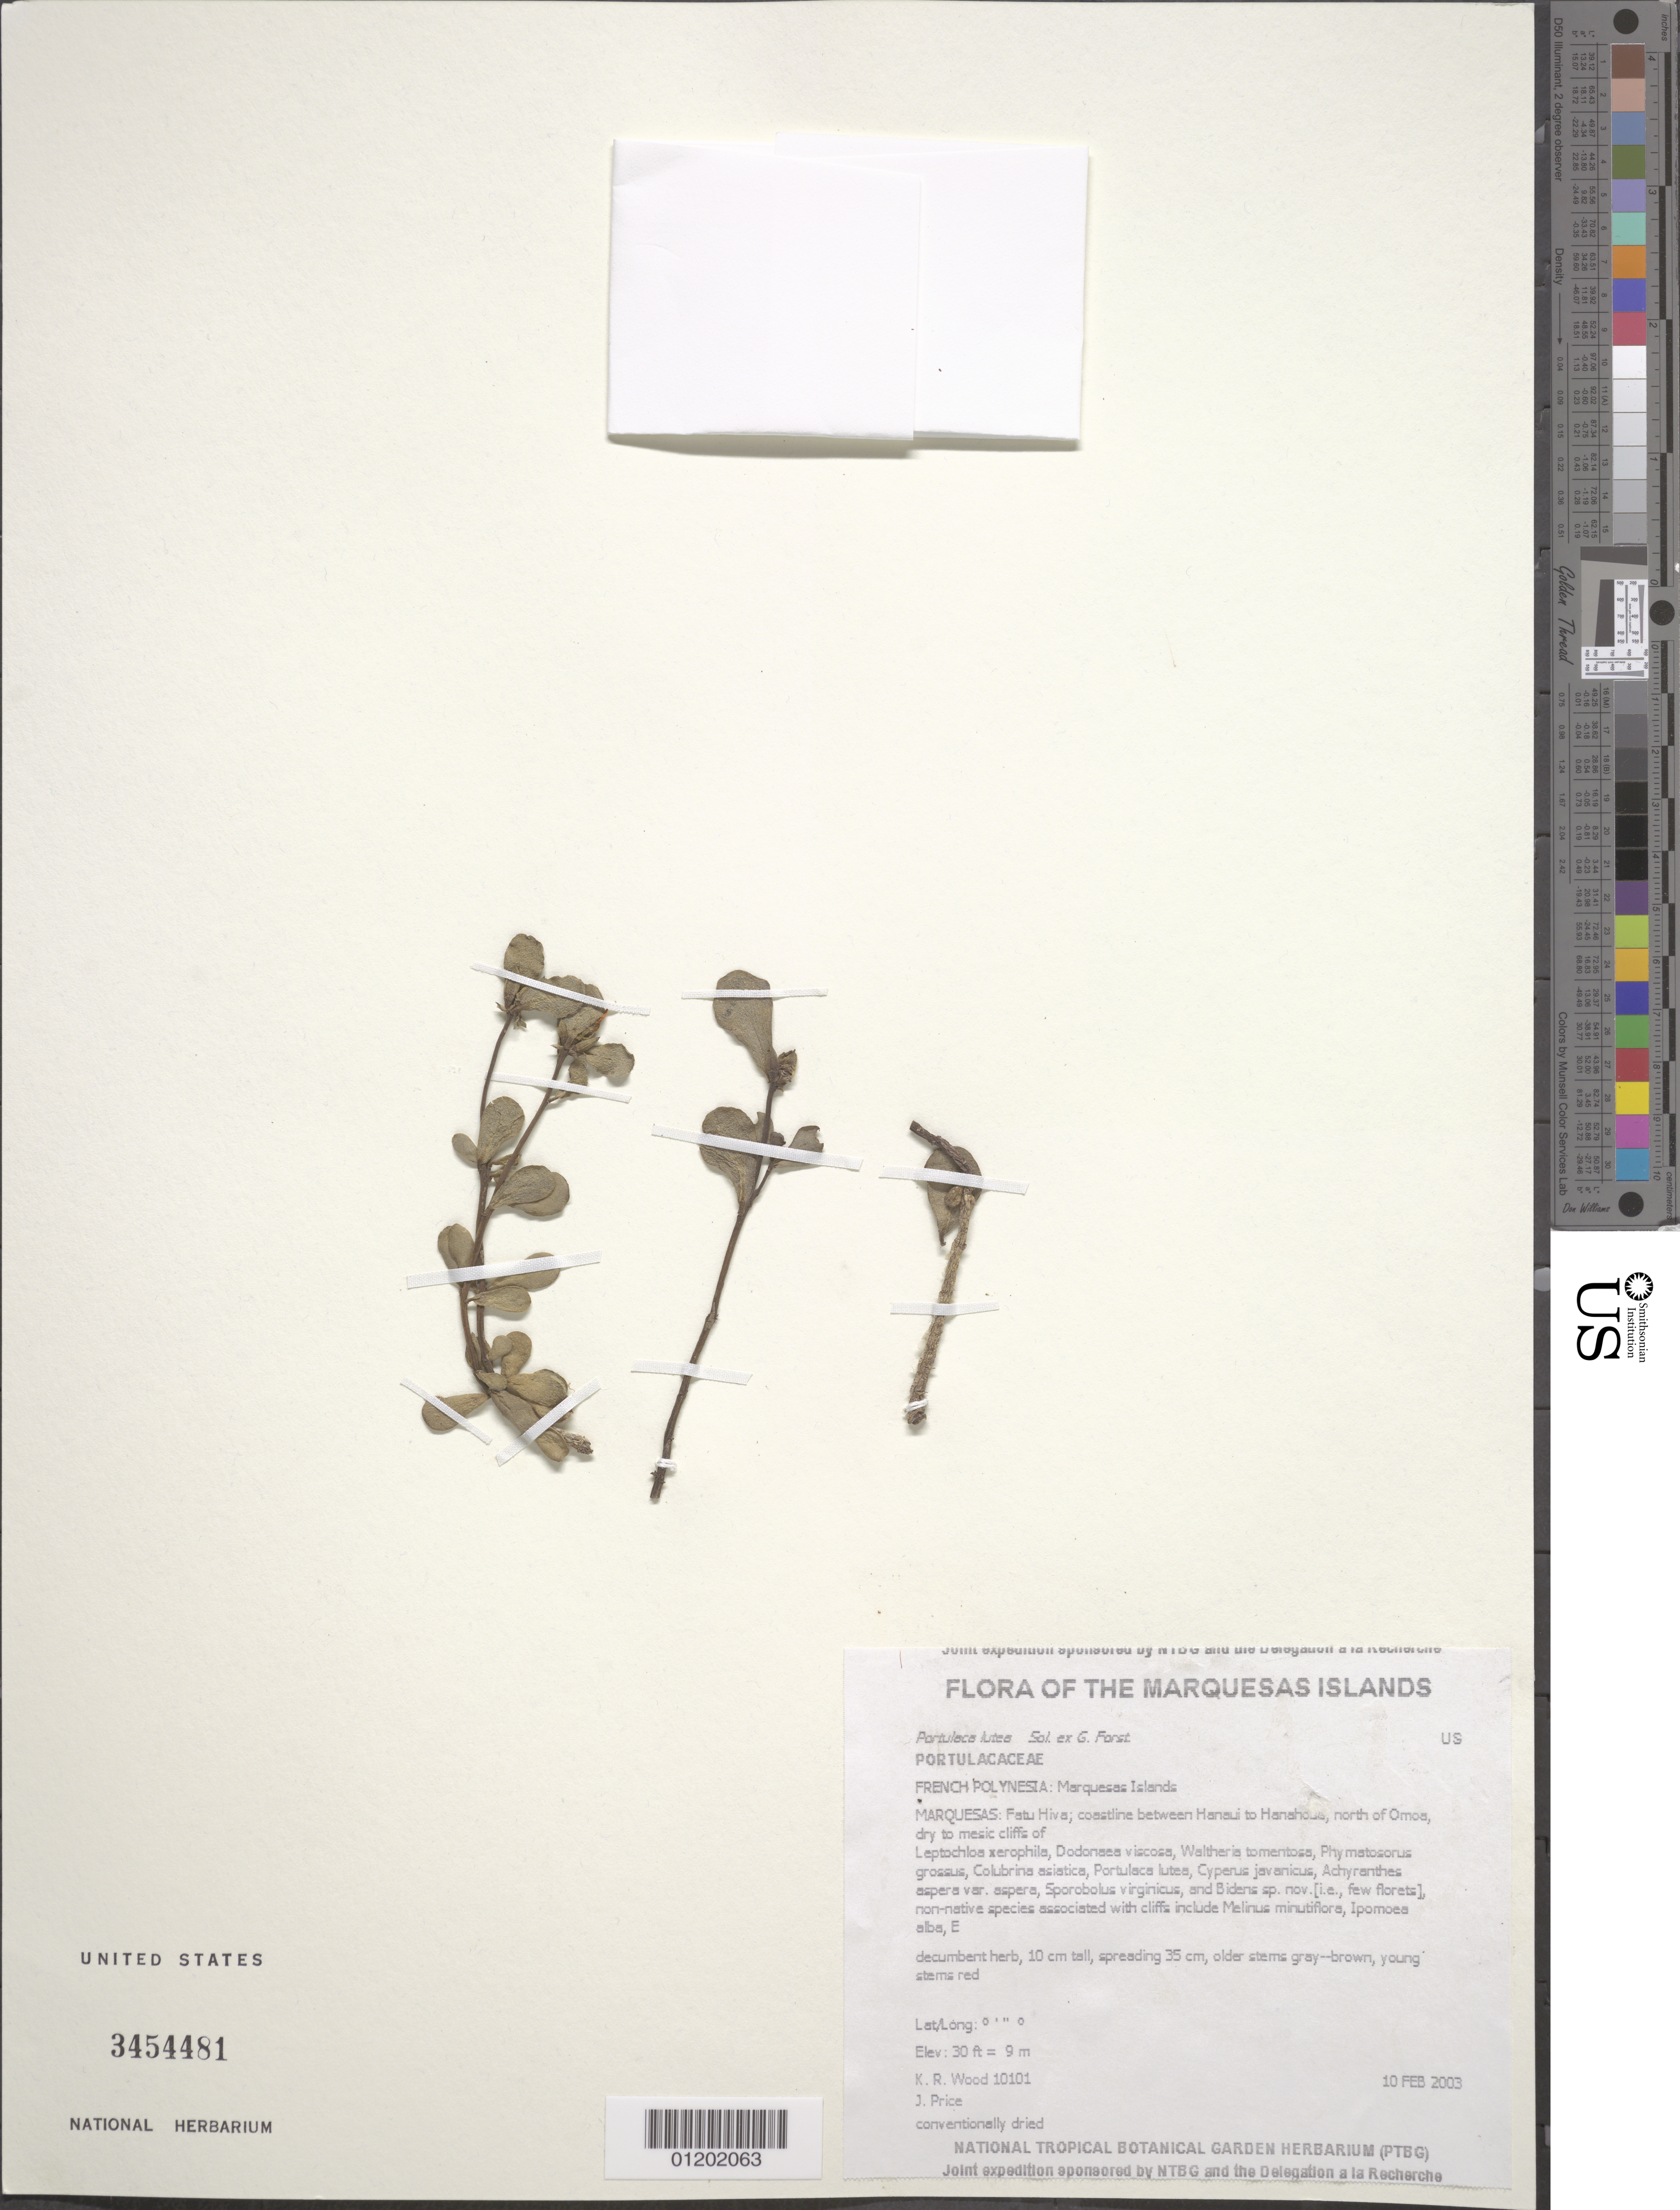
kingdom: Plantae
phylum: Tracheophyta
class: Magnoliopsida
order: Caryophyllales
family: Portulacaceae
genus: Portulaca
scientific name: Portulaca lutea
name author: Sol. ex G. Forst.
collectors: K. R. Wood & J. Price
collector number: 10101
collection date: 2003-02-10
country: French Polynesia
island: Fatu Hiva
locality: Coastline between Hanaui to Hanahoua, north of Omoa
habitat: Dry to mesic cliffs. Low-slope, W aspect, vertical slope, open, dry to mesic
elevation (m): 9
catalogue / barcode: US 3454481